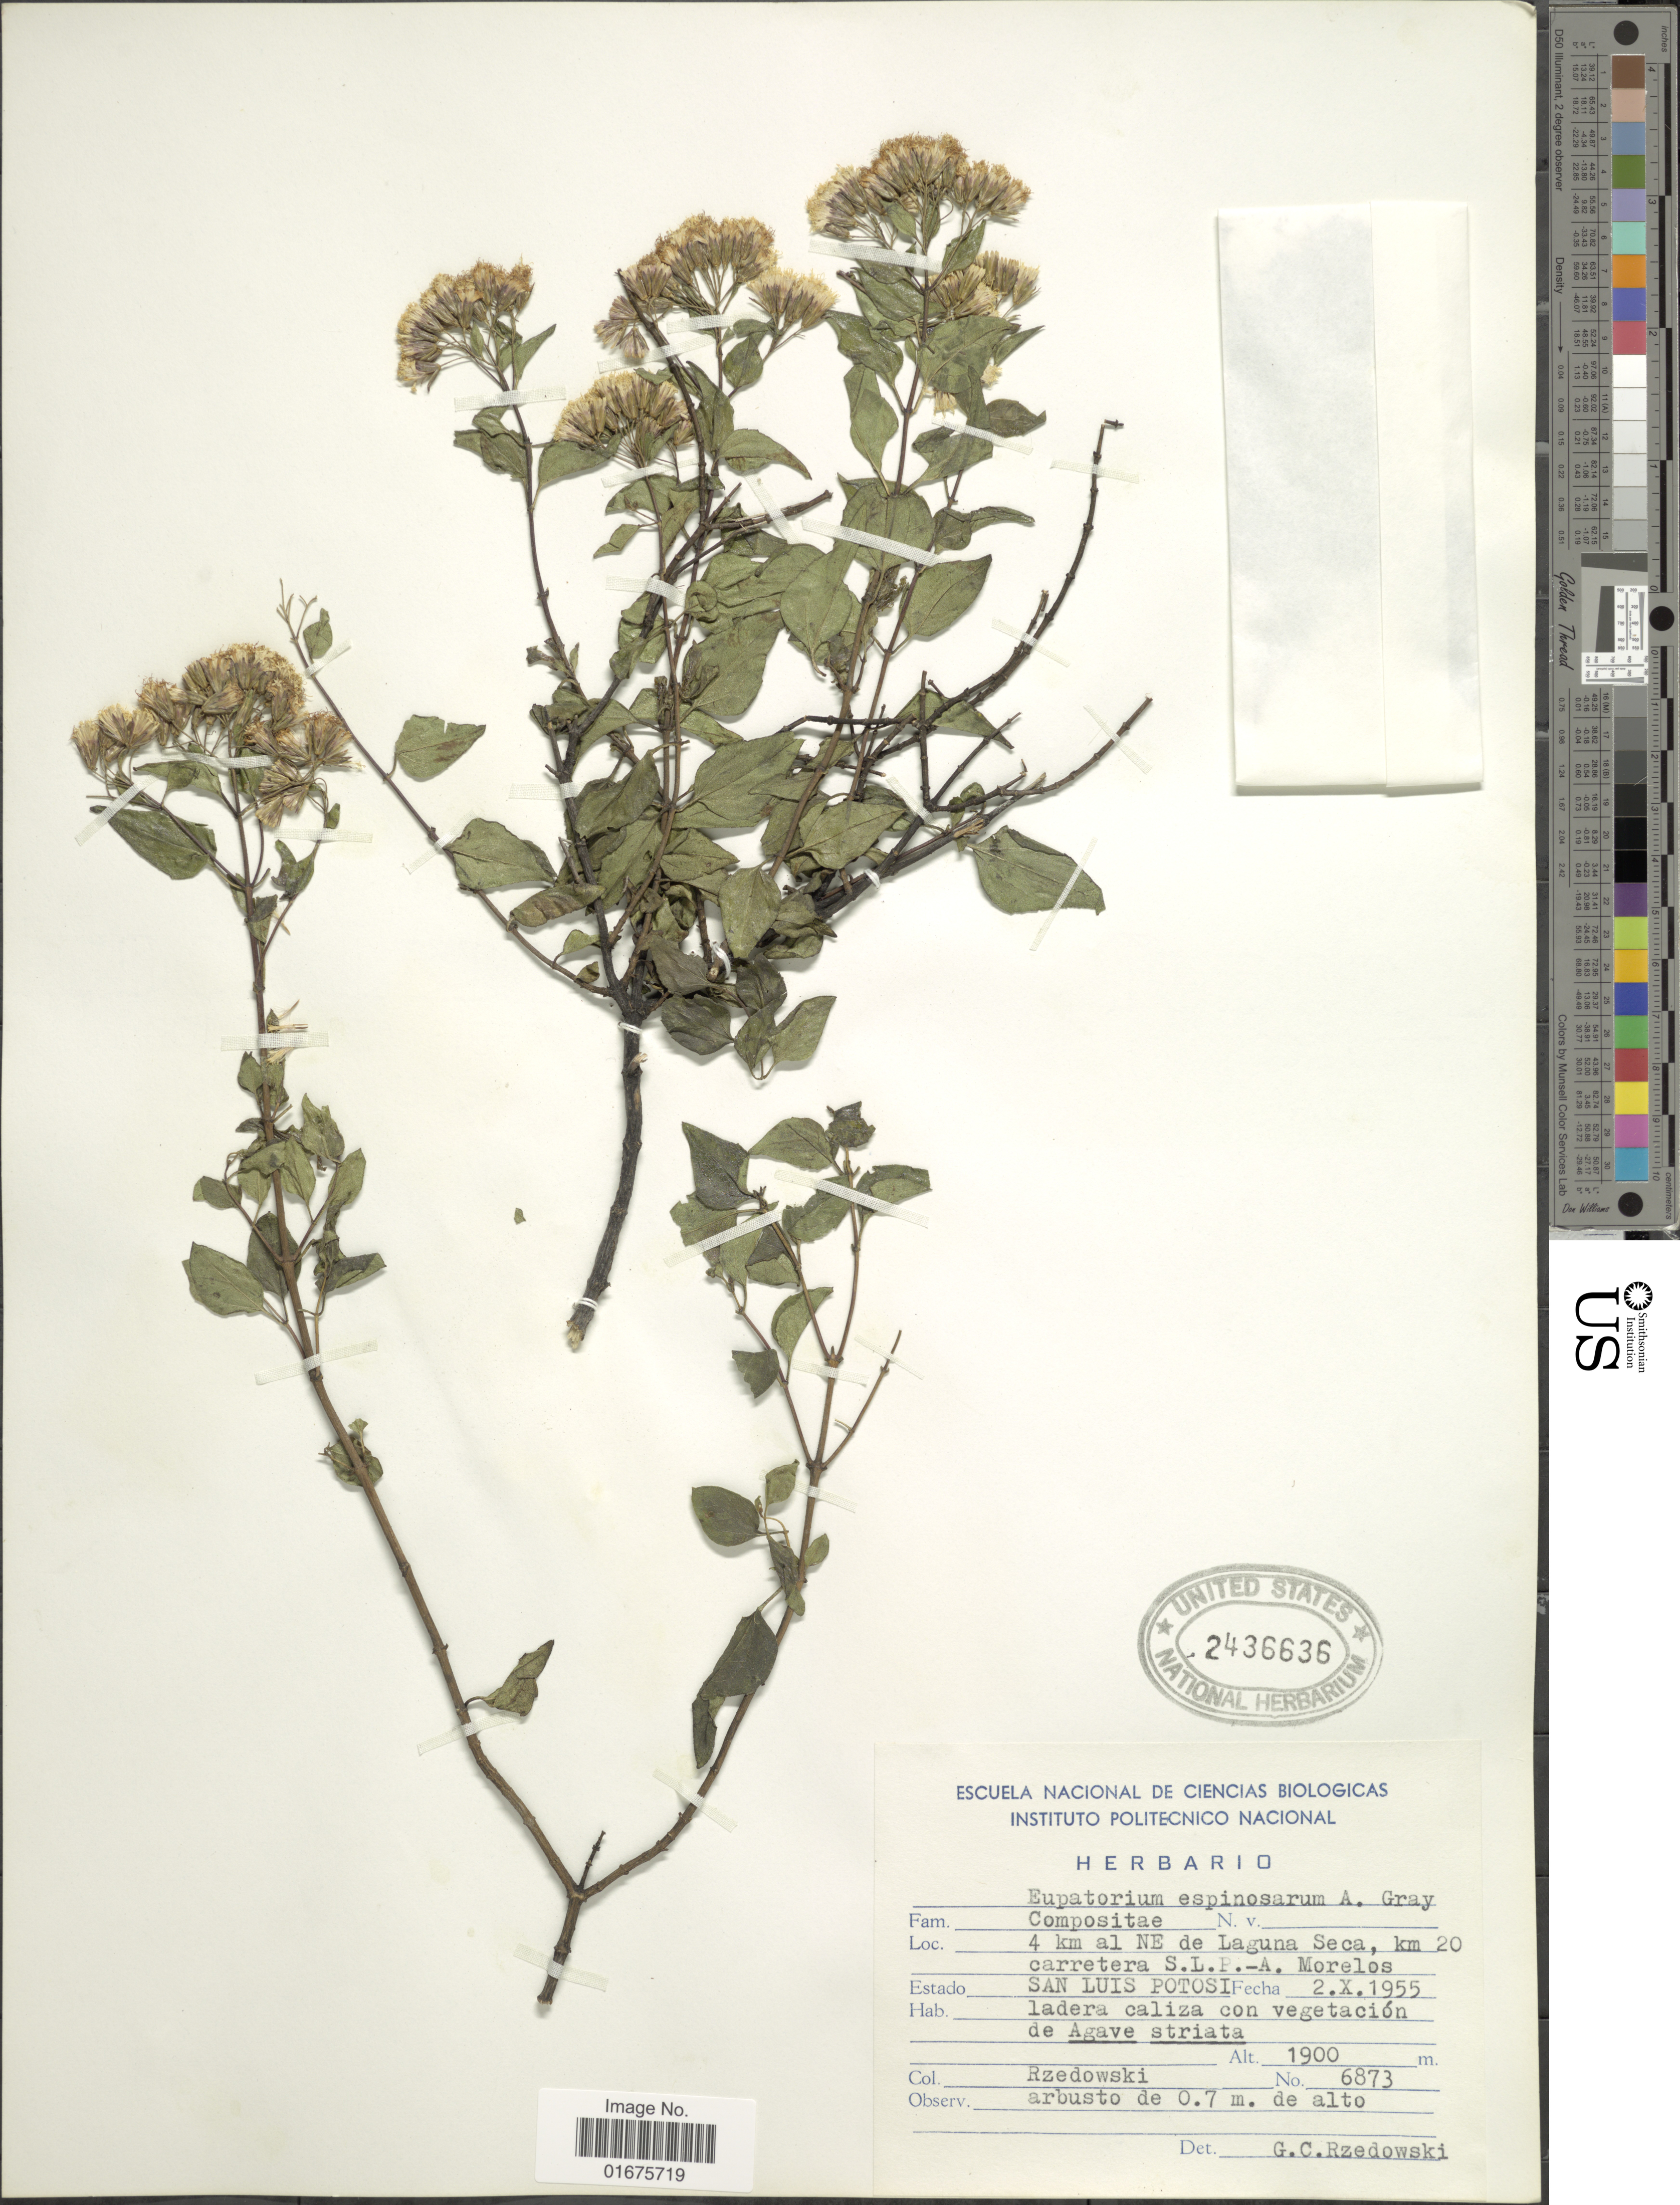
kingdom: Plantae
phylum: Tracheophyta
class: Magnoliopsida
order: Asterales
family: Asteraceae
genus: Ageratina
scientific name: Ageratina espinosarum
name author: (A. Gray) R.M. King & H. Rob.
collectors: Rzedowski, --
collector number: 6873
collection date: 1955-10-02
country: Mexico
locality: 4 km al NE de Laguna Seca, km 20 carretera S.L.P. - A. Morelos, Estado San Luis Potosi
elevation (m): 1900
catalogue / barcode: US 2436636